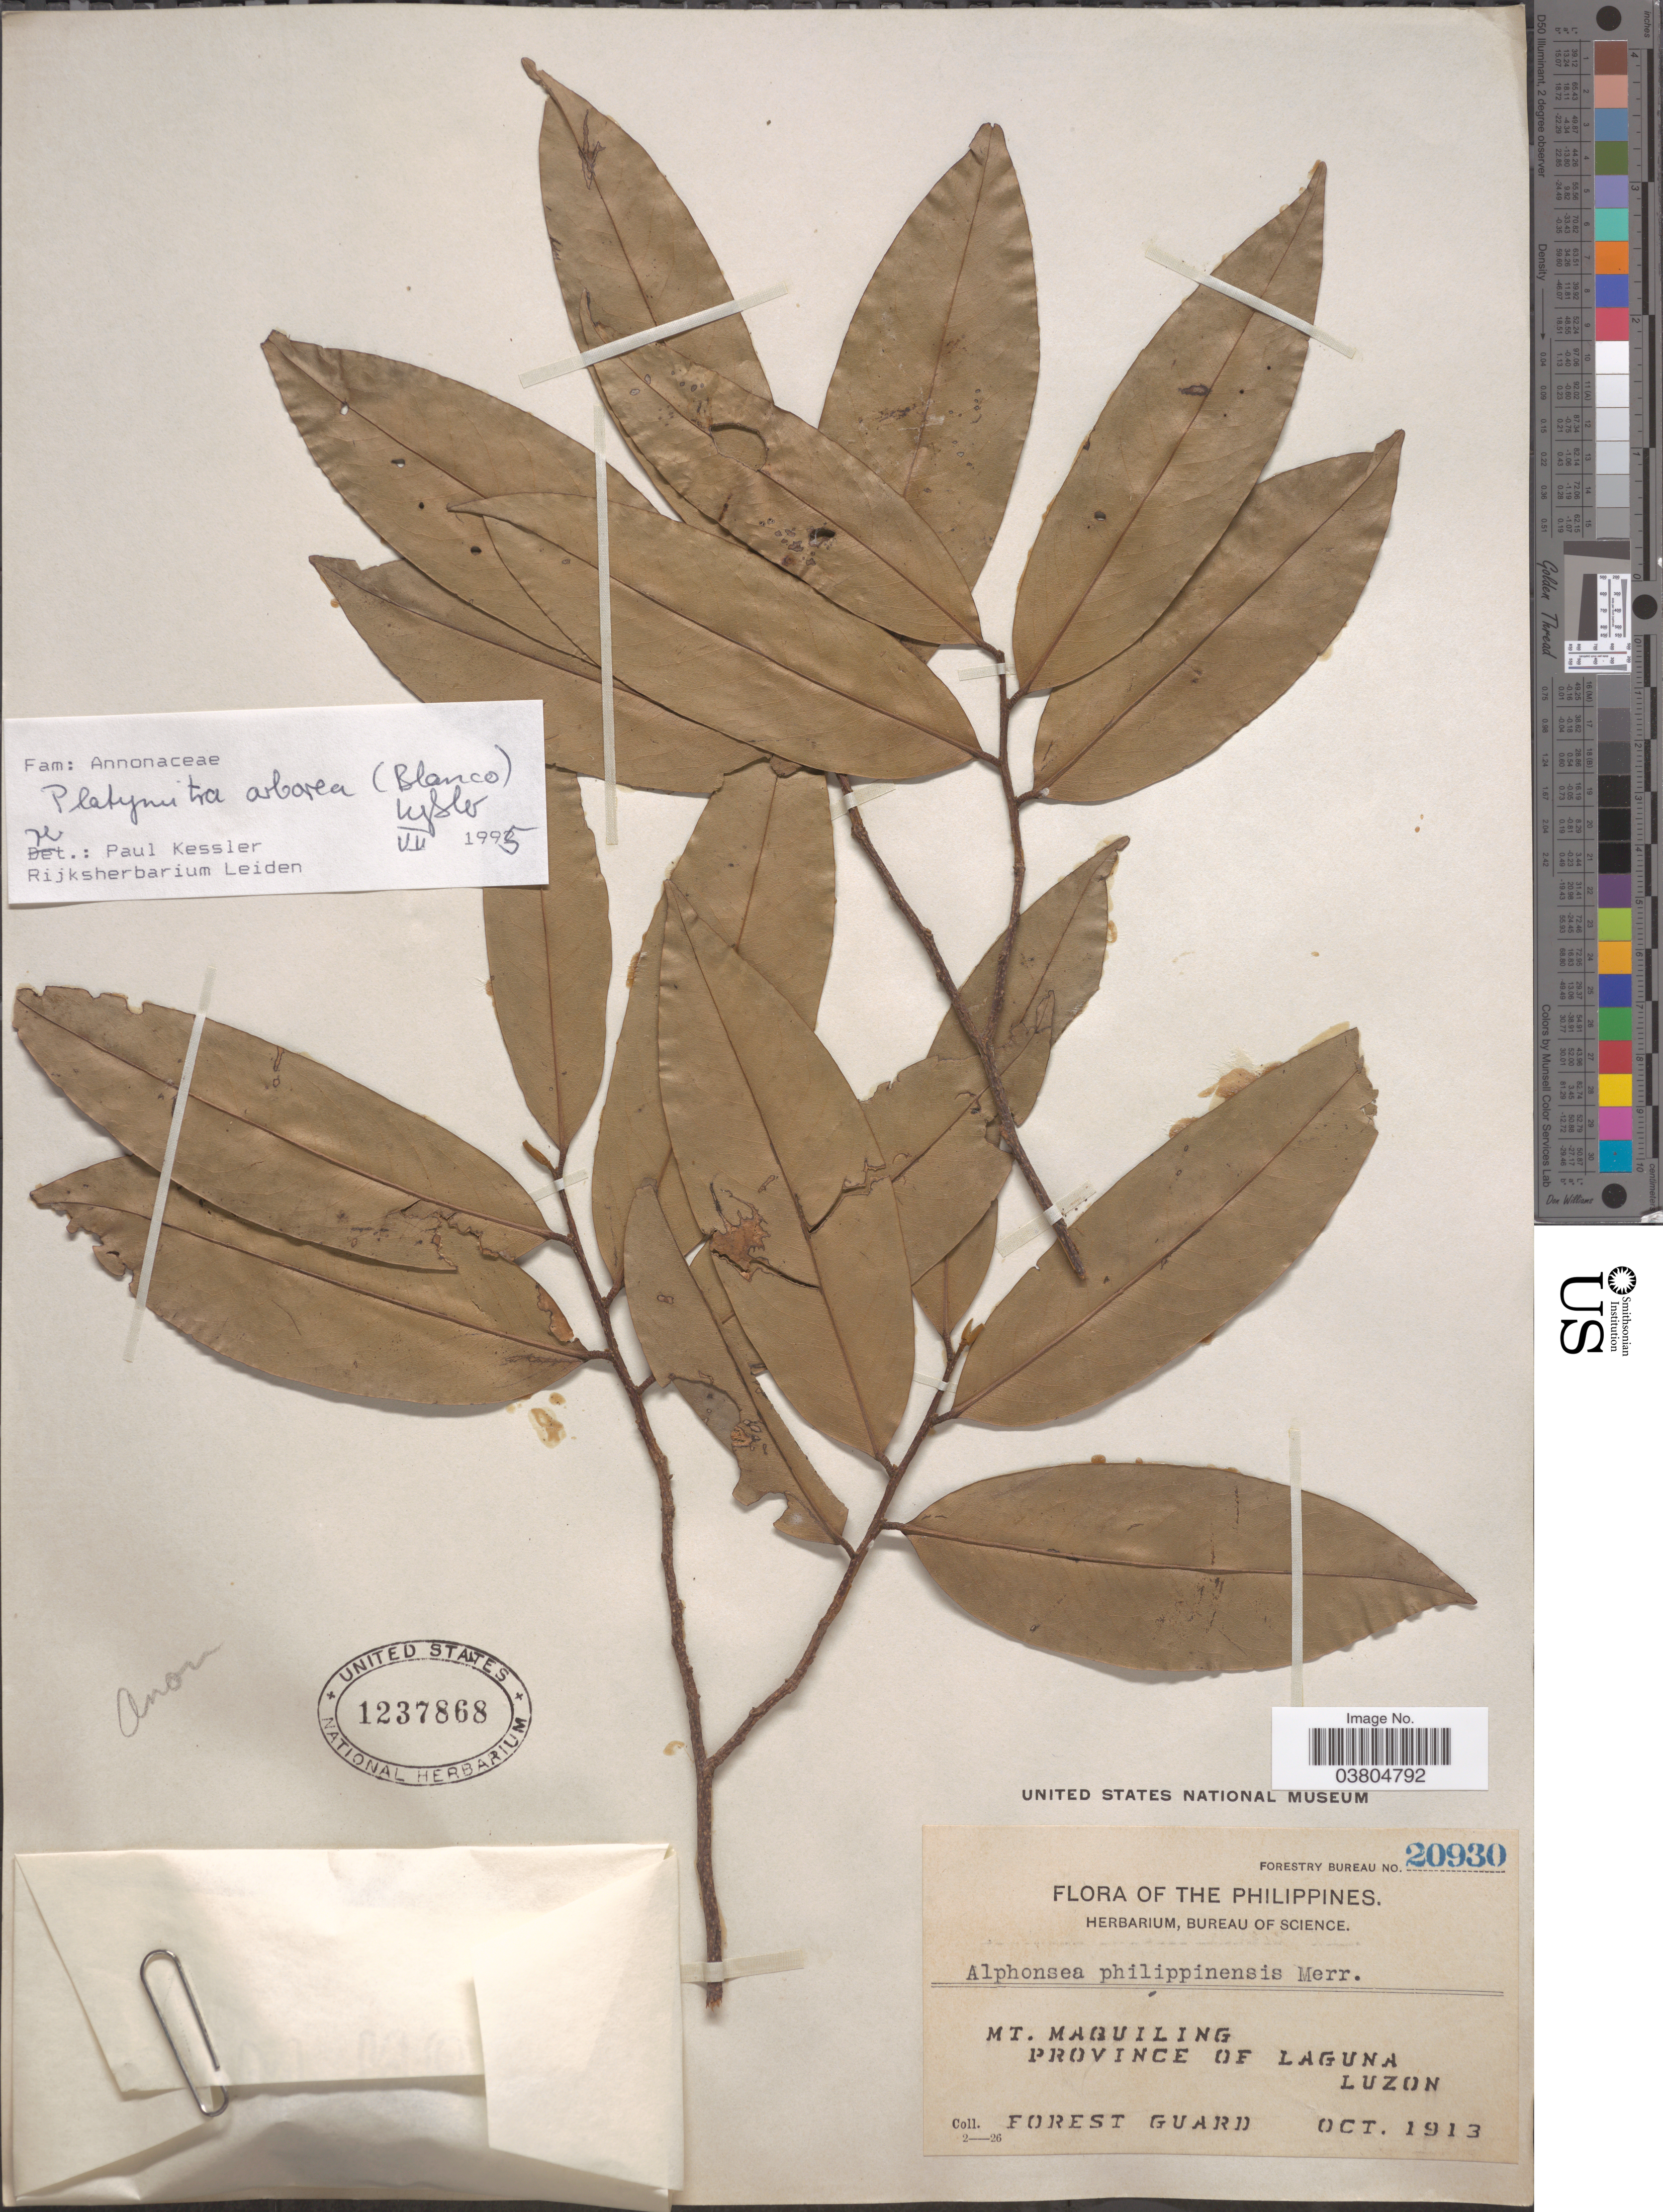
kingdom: Plantae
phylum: Tracheophyta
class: Magnoliopsida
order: Magnoliales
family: Annonaceae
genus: Platymitra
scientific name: Platymitra arborea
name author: (Blanco) Kessler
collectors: Forest Guard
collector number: Forestry Bureau 20930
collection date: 1913-10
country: Philippines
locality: Mt. Maquiling. Province of Laguna. Luzon.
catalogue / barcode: US 1237868